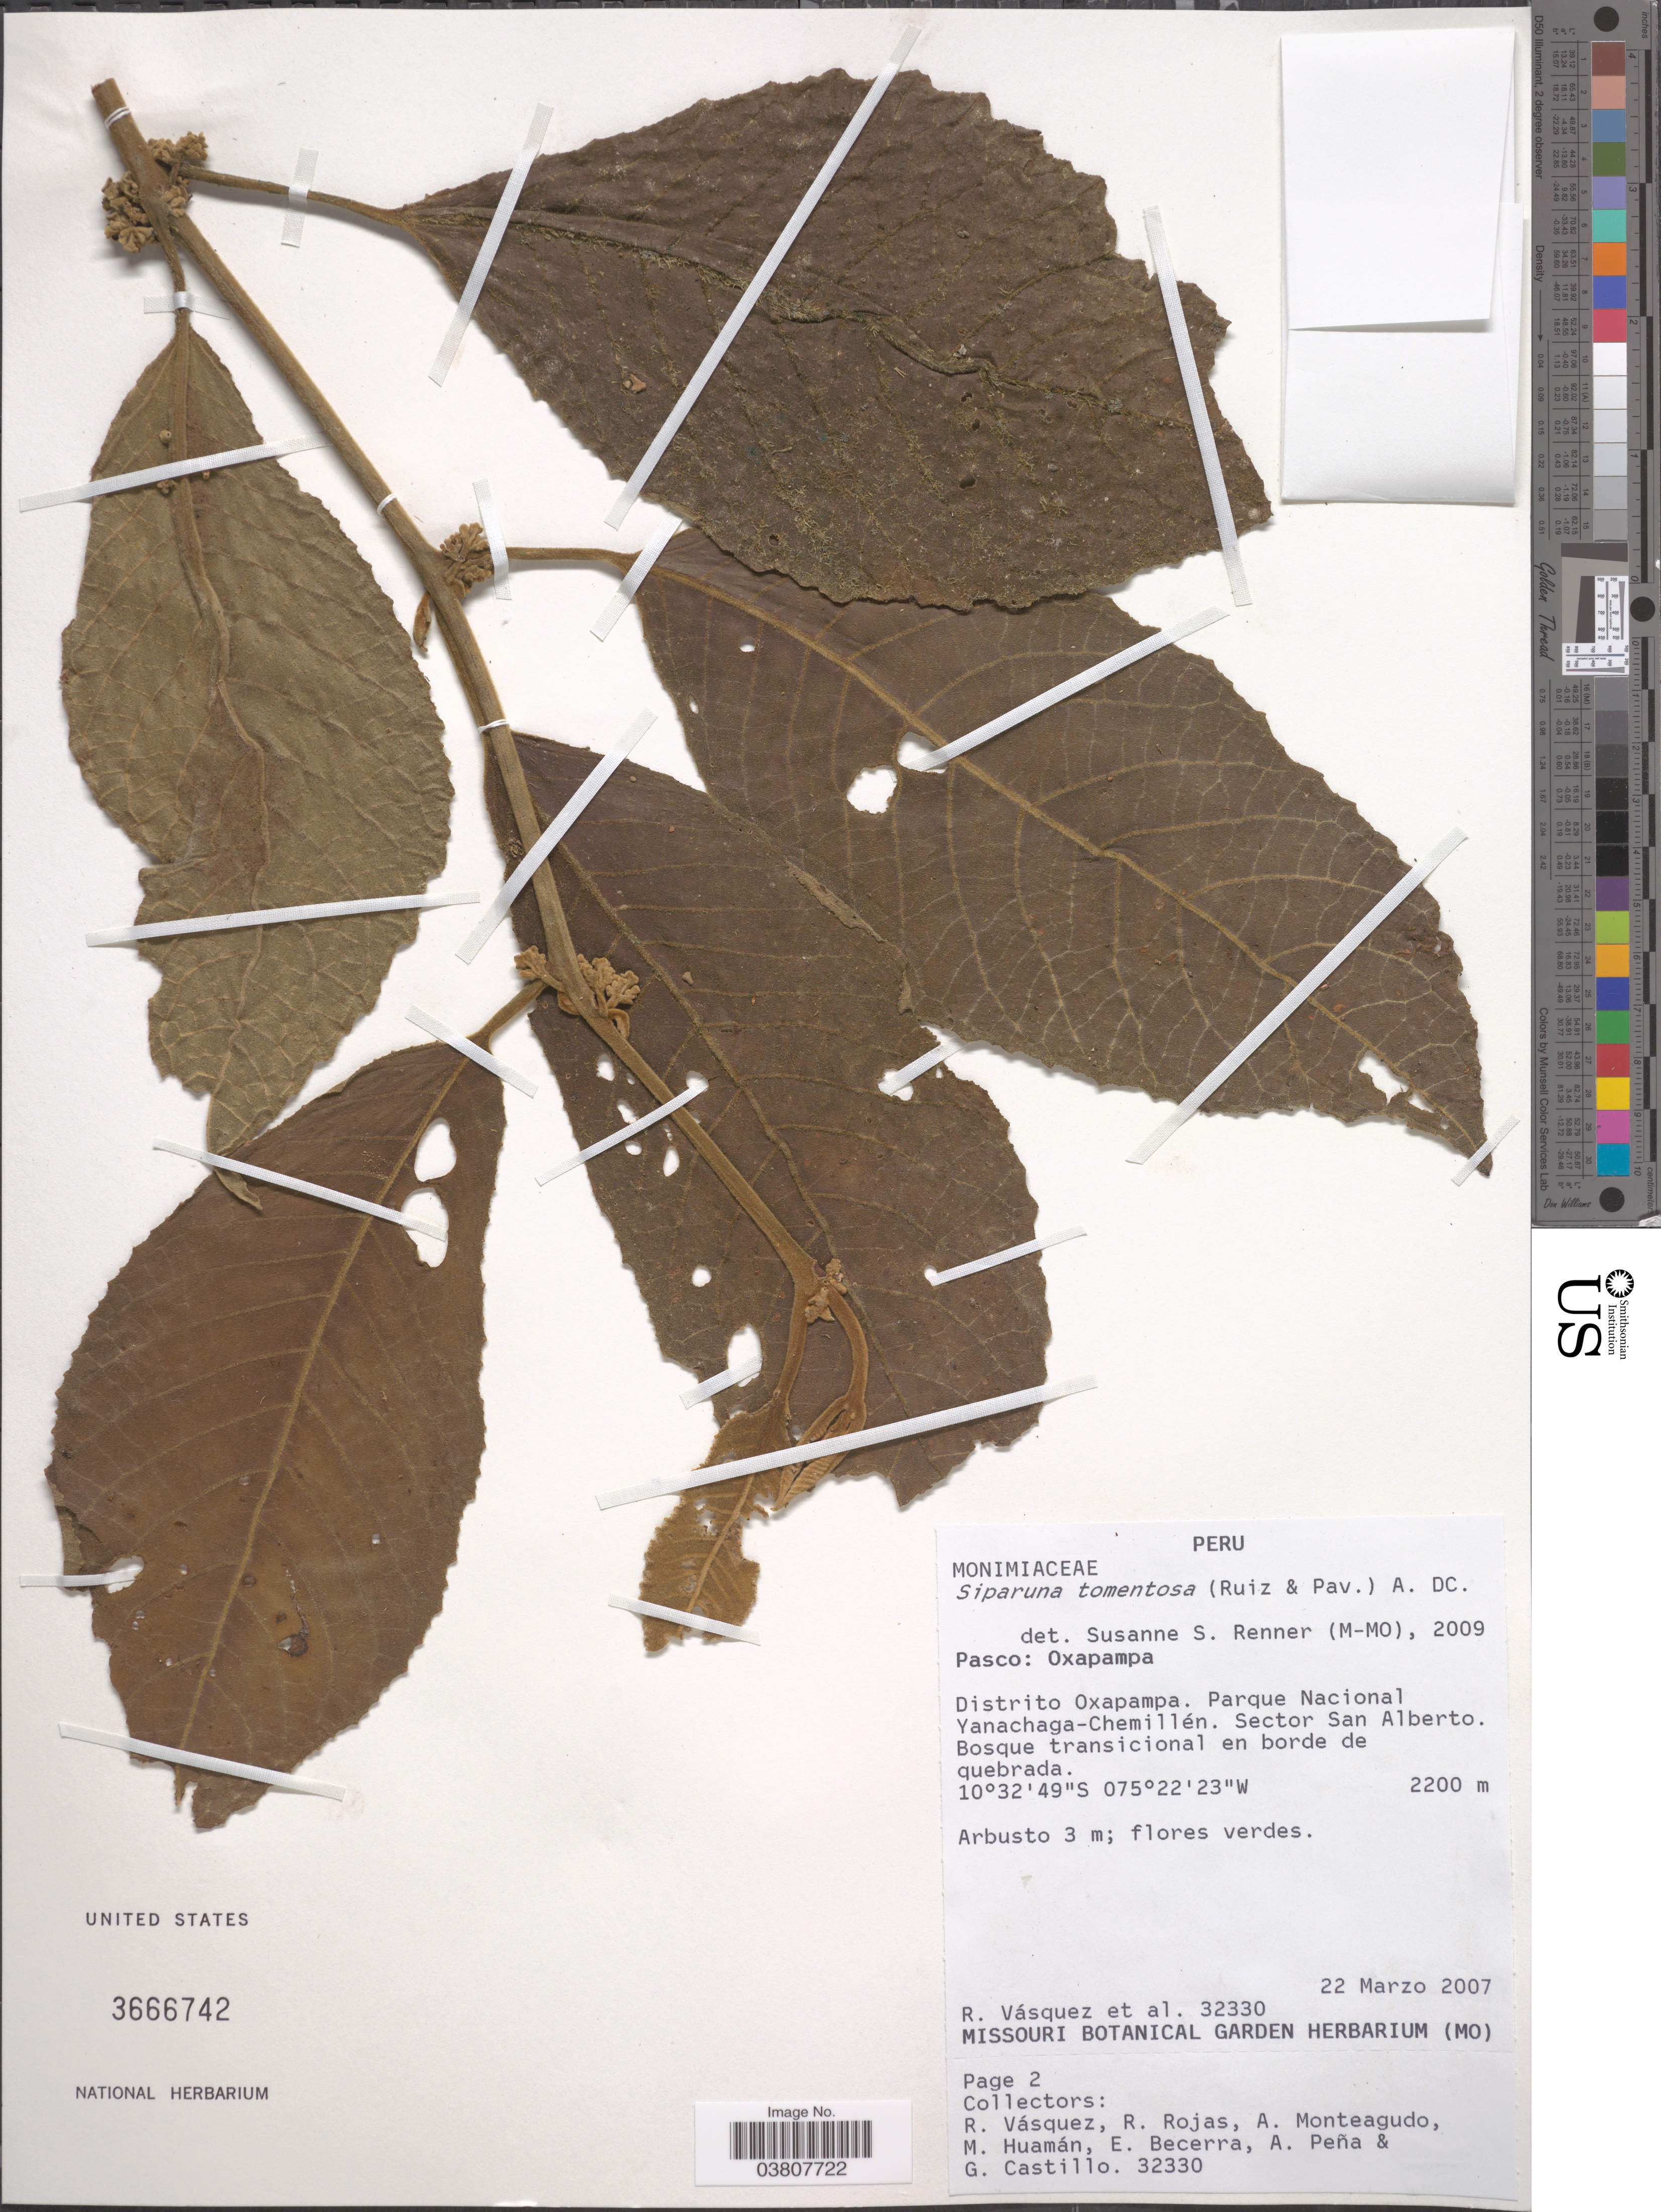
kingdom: Plantae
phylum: Tracheophyta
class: Magnoliopsida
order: Laurales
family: Siparunaceae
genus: Siparuna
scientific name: Siparuna tomentosa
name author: Perkins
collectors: R. Vasquez, R. Rojas, A. Monteagudo, M. Huamán & et al.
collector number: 32330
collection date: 2007-03-22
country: Peru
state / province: Pasco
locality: Oxapampa. Distrito Oxapampa. Parque Nacional Yanachaga-Chemillén. Sector San Alberto. En borde de quebrada.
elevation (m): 2200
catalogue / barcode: US 3666742